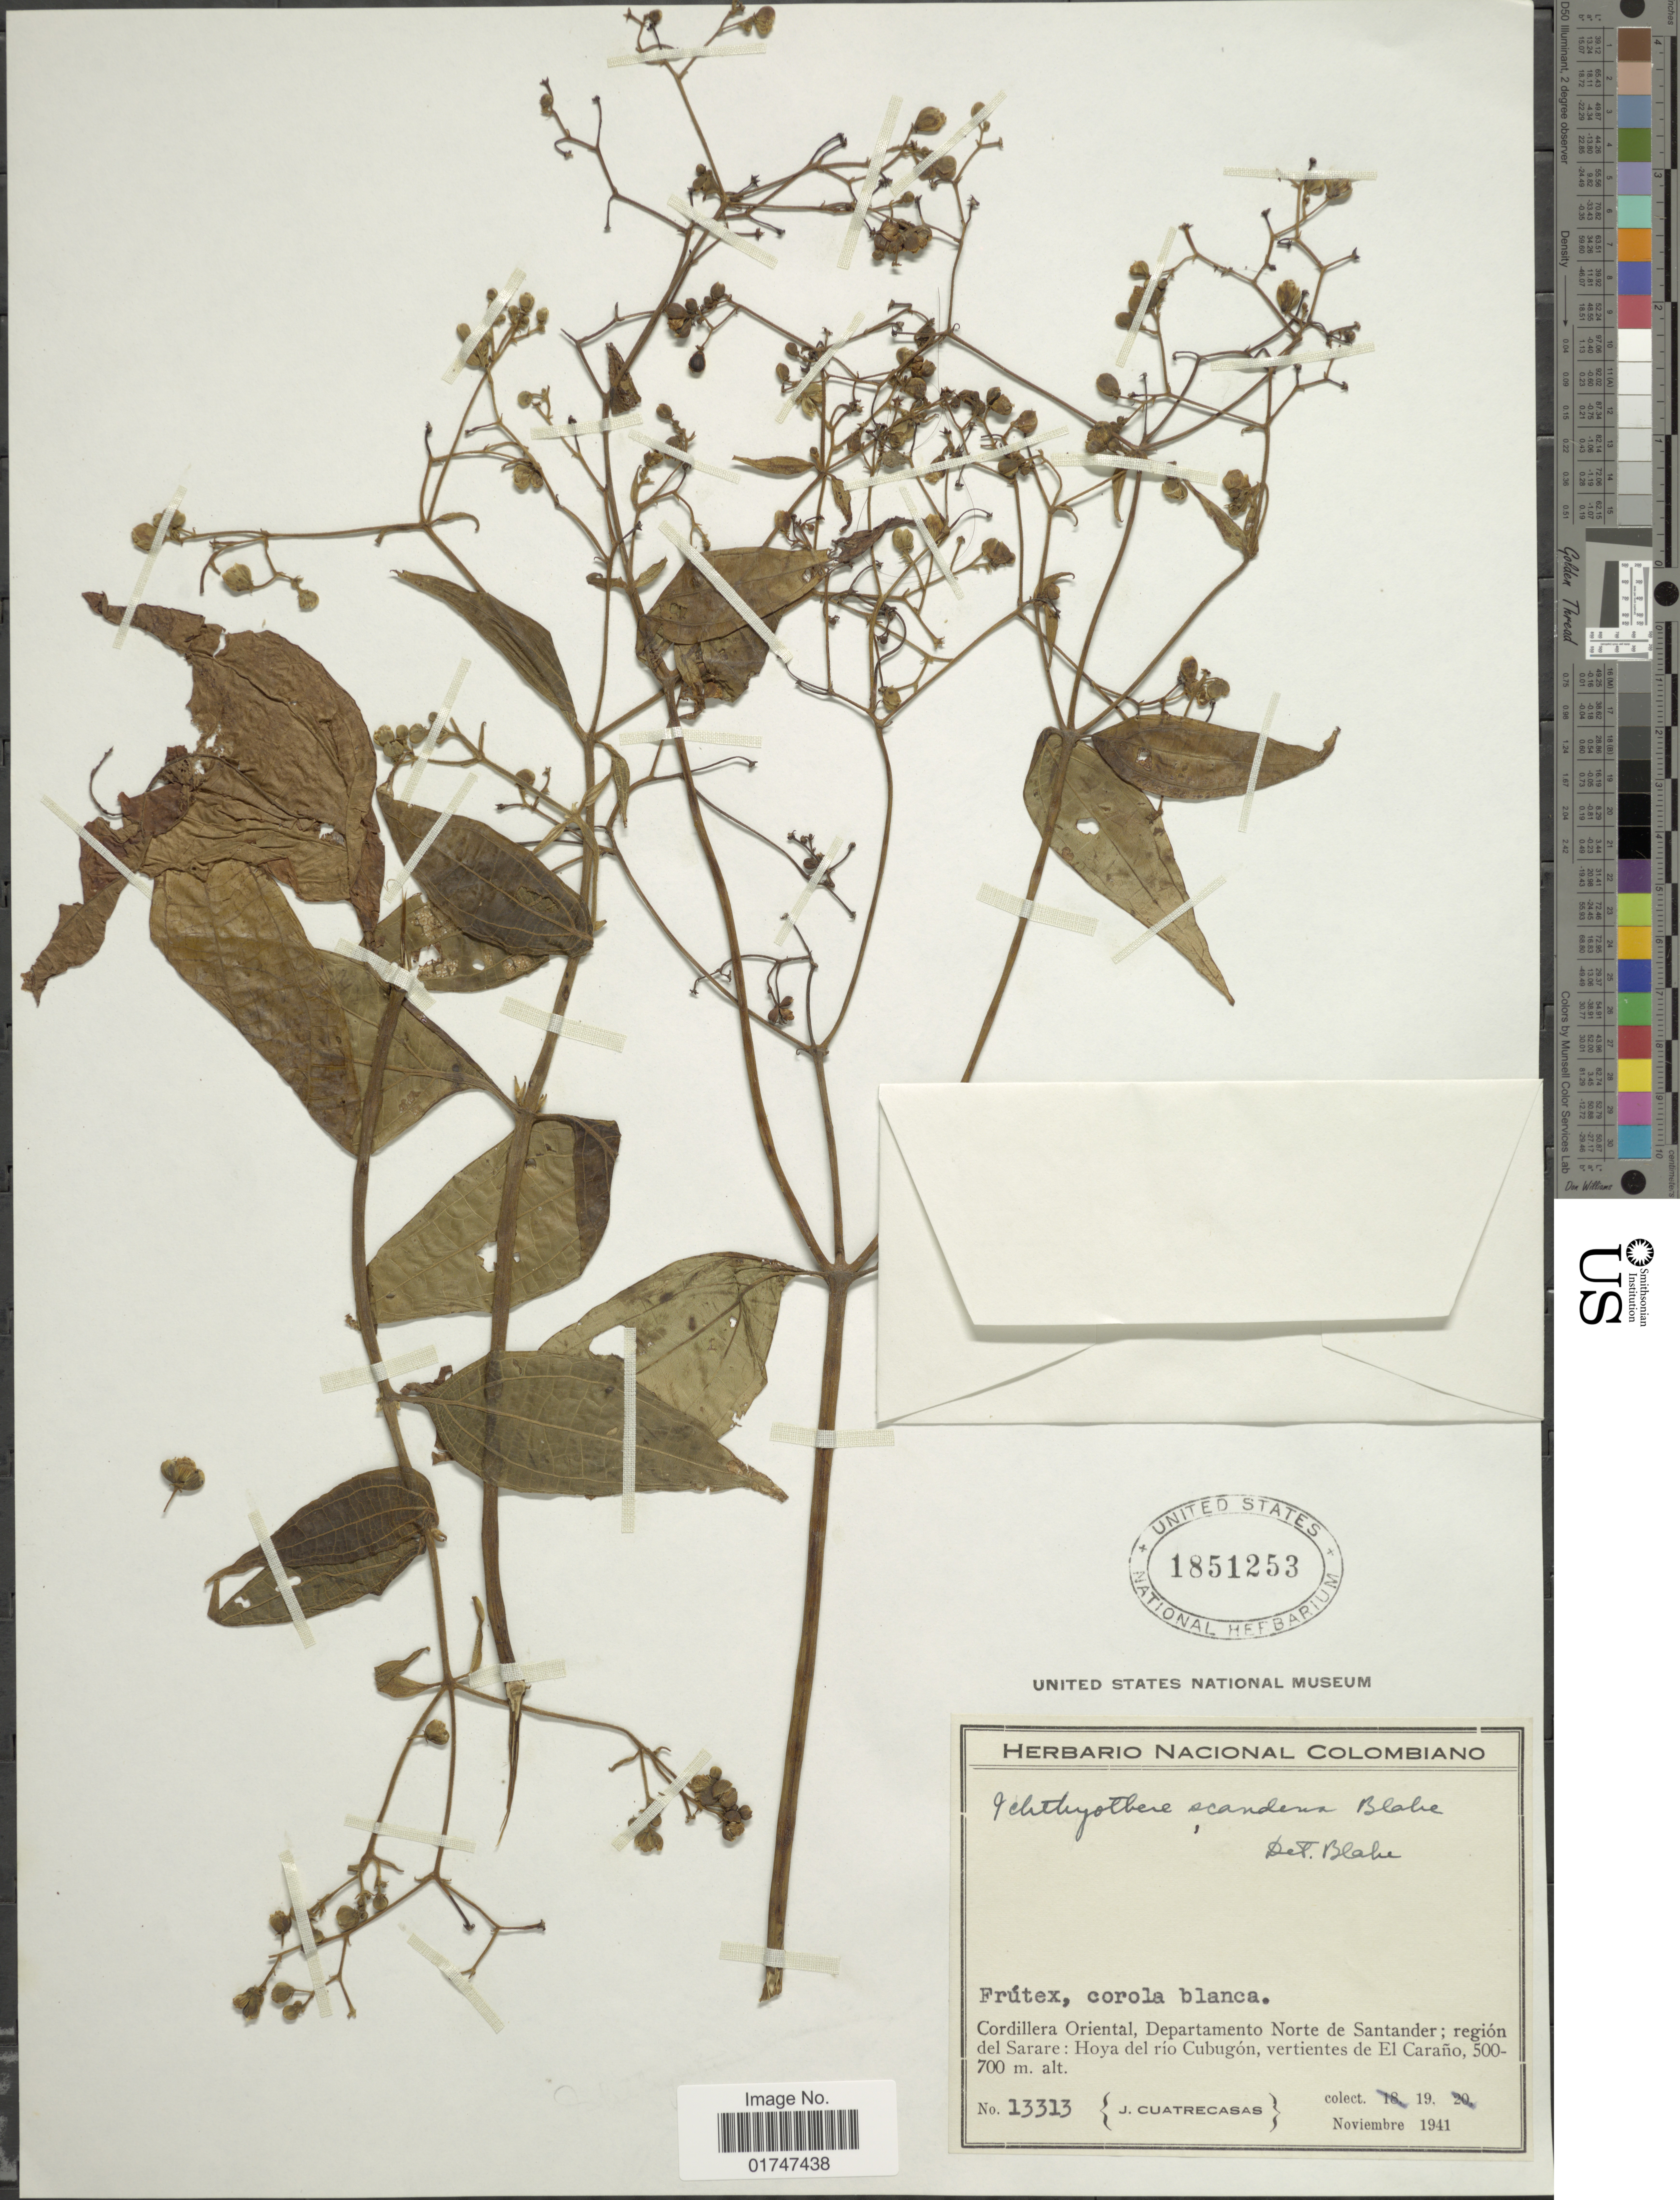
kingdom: Plantae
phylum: Tracheophyta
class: Magnoliopsida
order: Asterales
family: Asteraceae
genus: Ichthyothere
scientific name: Ichthyothere scandens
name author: S.F. Blake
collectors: J. Cuatrecasas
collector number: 13313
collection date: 1941-11-19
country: Colombia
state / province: Norte de Santander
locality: Cordillera Oriental, Departamento Norte de Santander; región del Sarare: Hoya del río Cubugón, vertientes de El Caraño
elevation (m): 500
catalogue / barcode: US 1851253